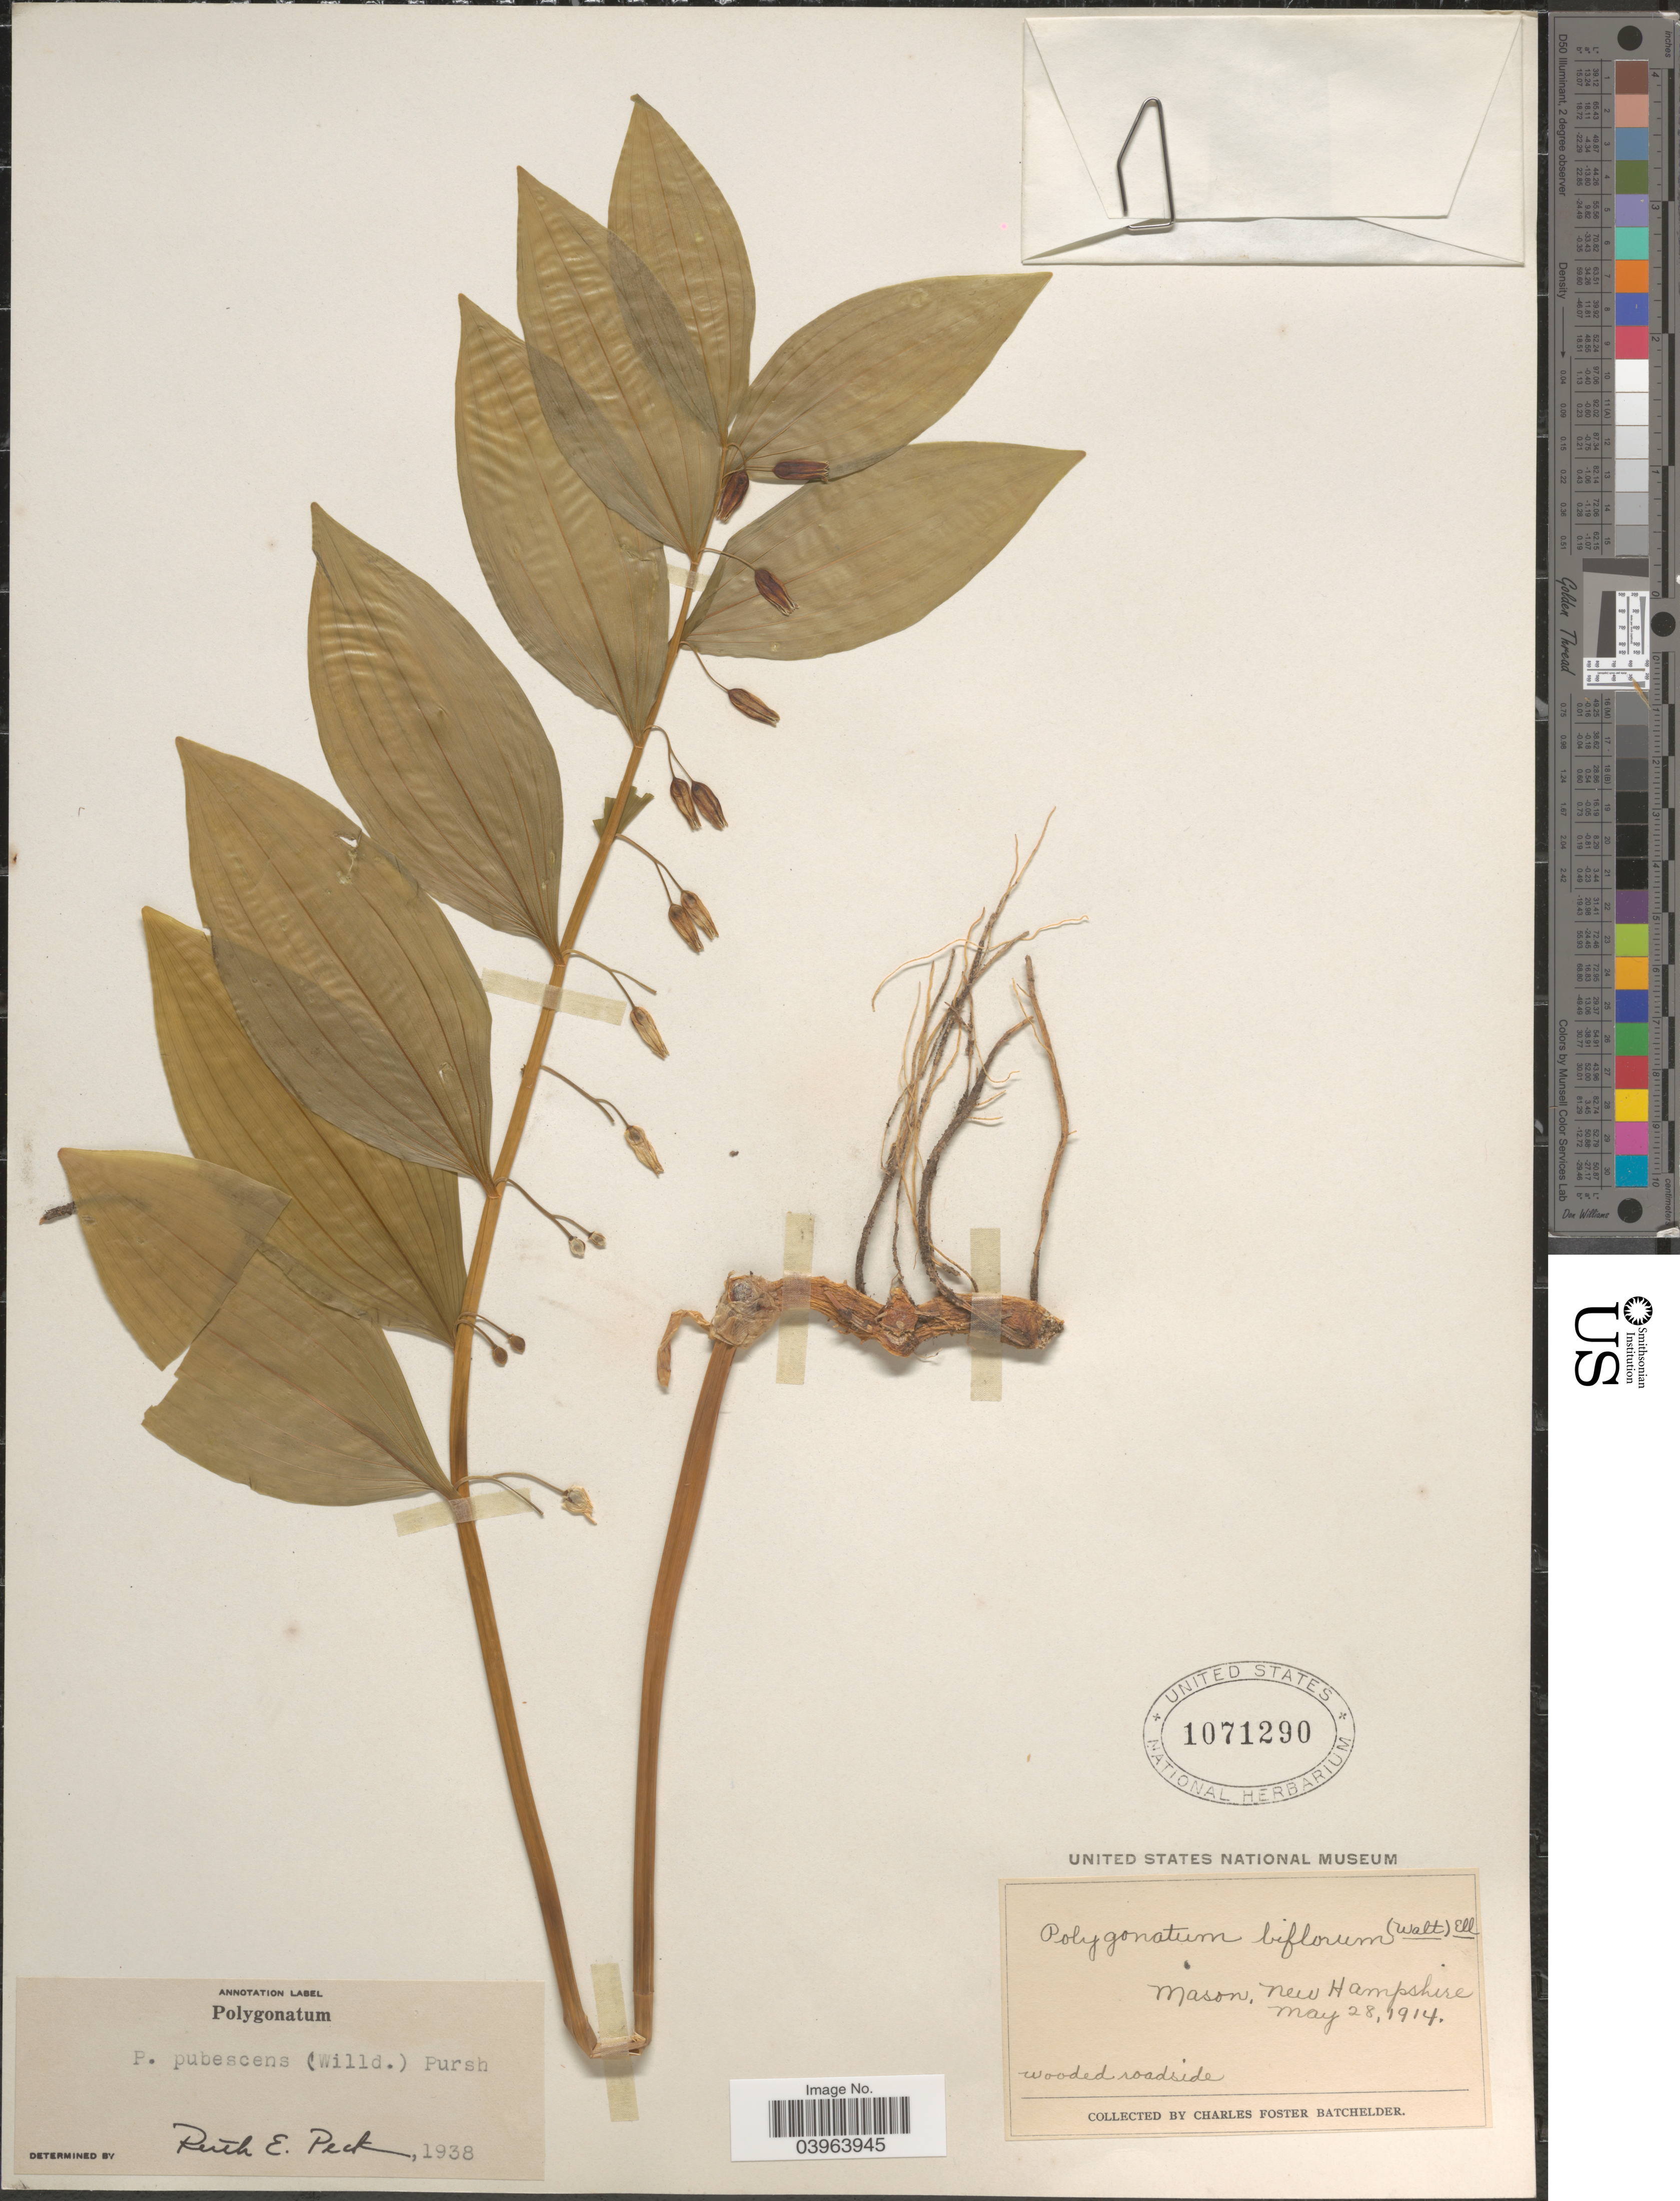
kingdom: Plantae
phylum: Tracheophyta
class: Liliopsida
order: Asparagales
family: Asparagaceae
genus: Polygonatum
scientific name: Polygonatum pubescens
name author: (Willd.) Pursh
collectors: C. Batchelder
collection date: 1914-05-28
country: United States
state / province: New Hampshire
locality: Mason.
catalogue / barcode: US 1071290